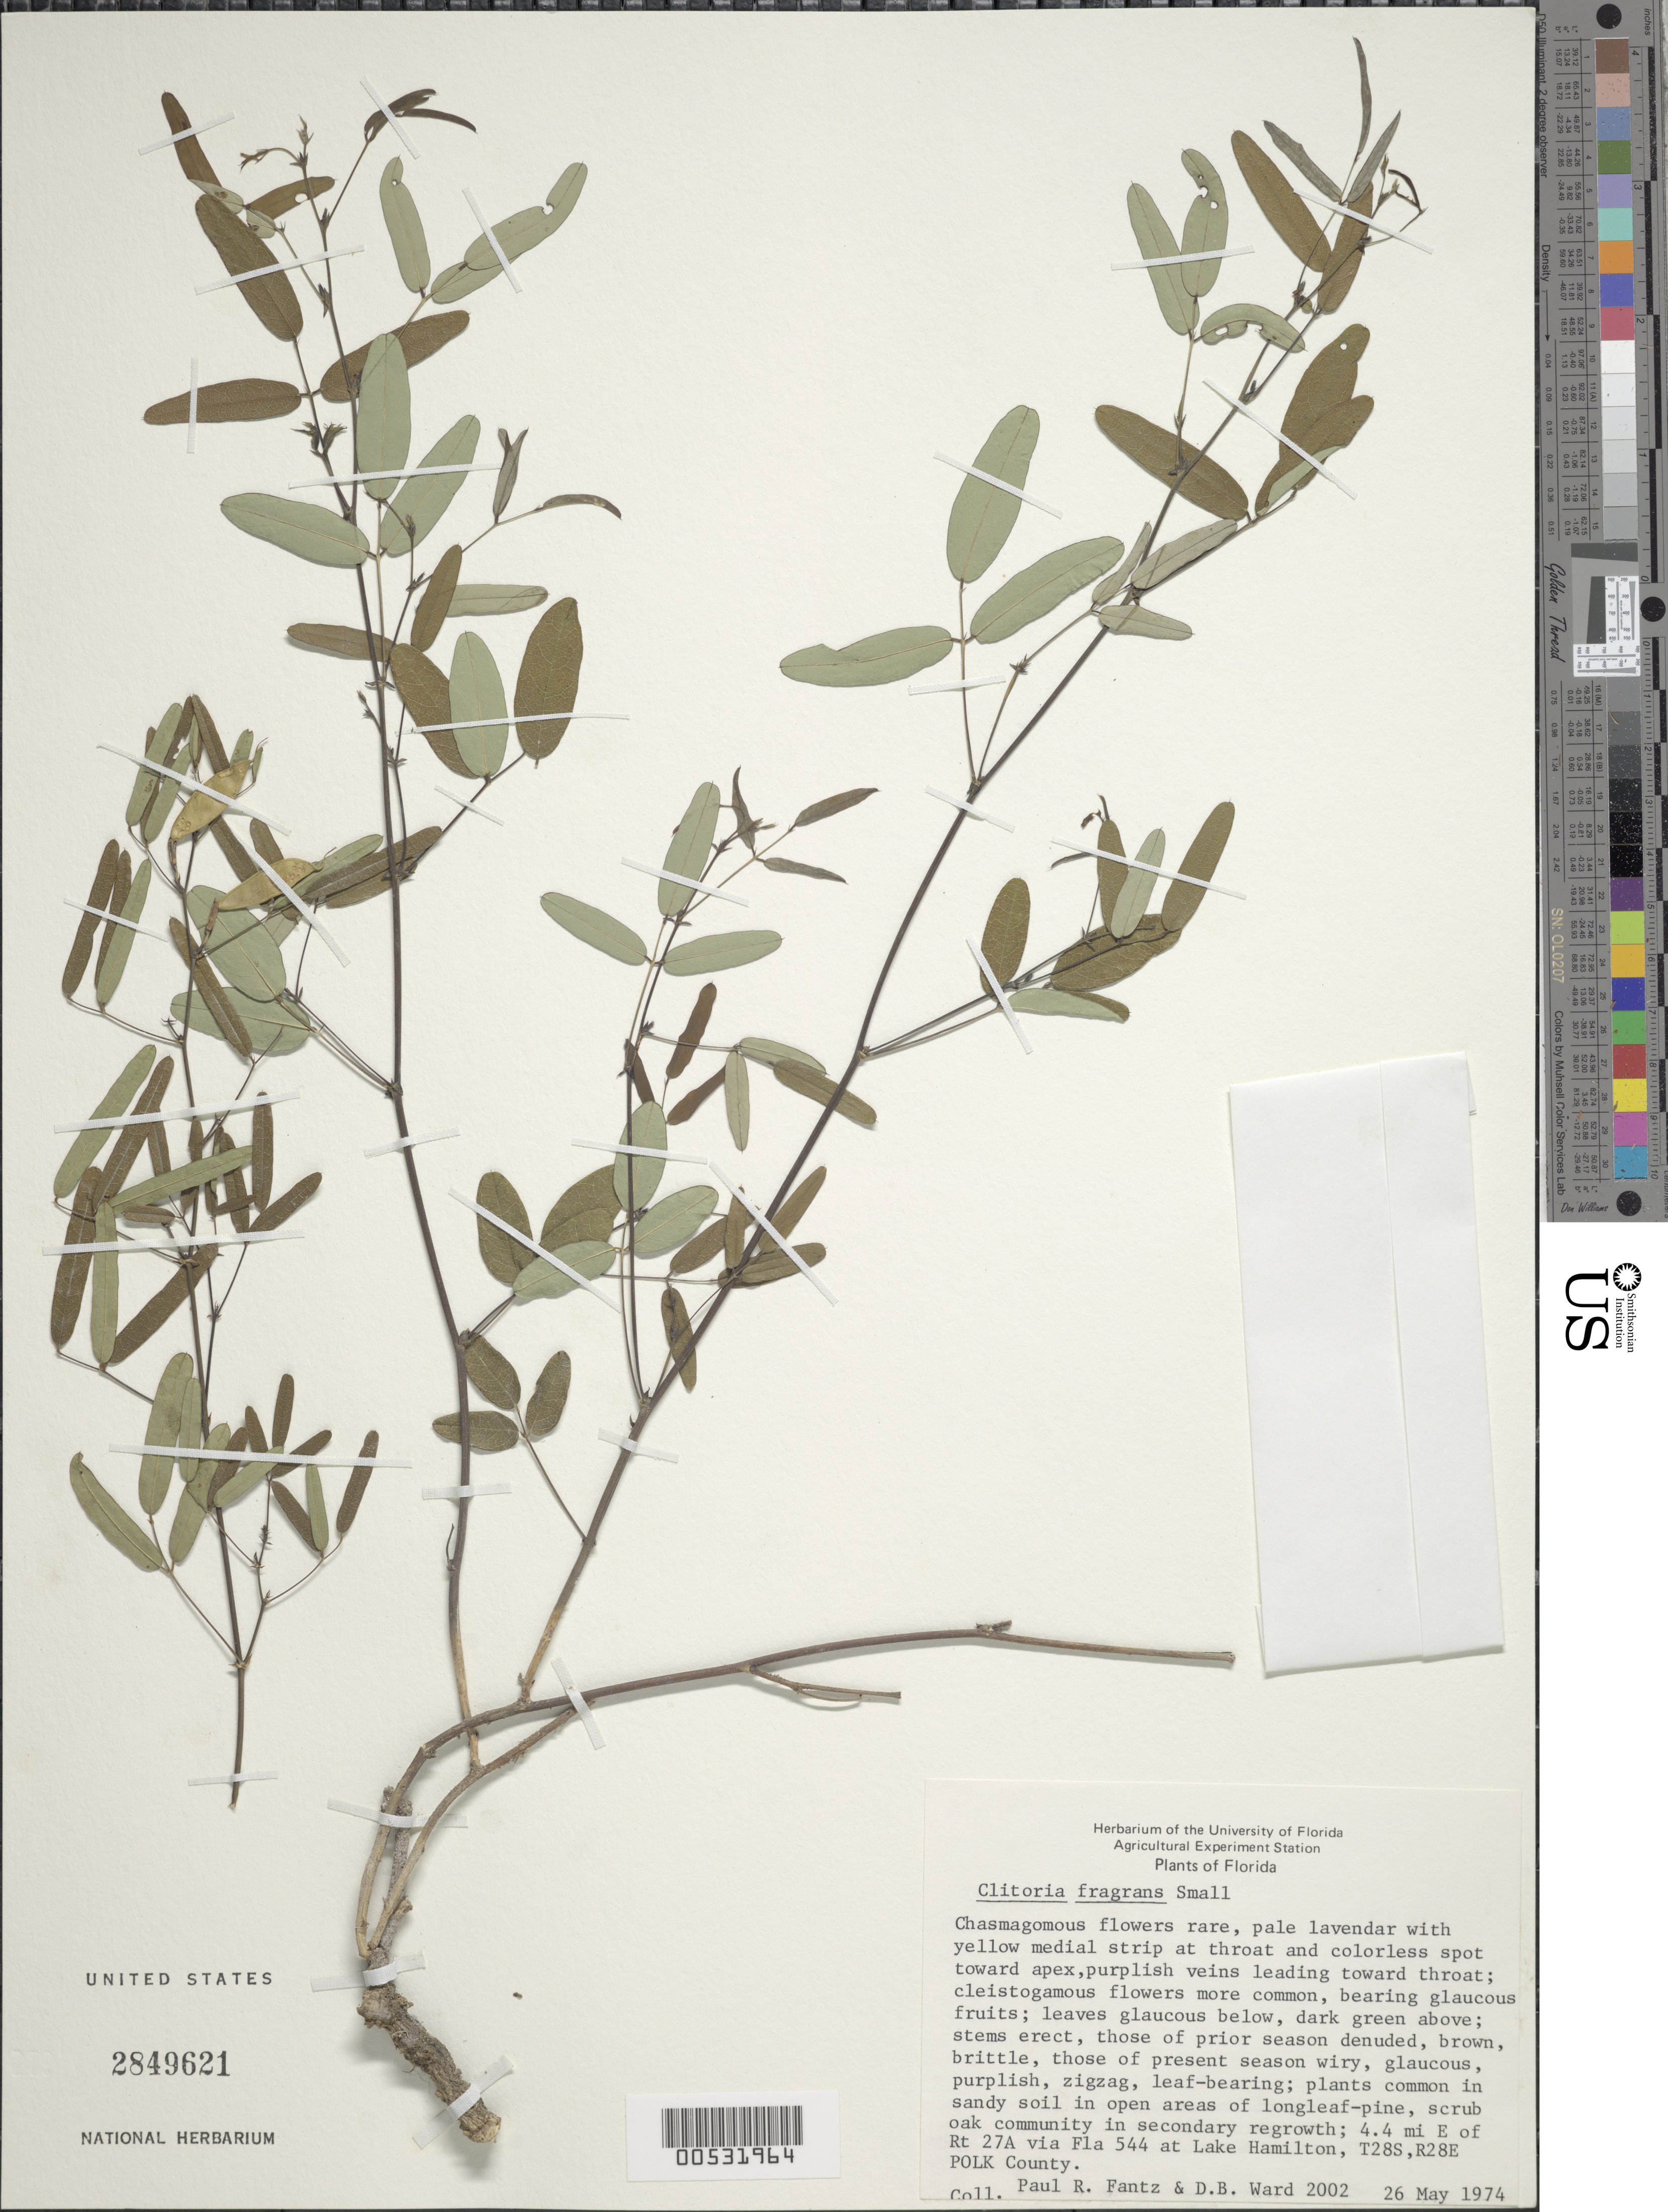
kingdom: Plantae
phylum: Tracheophyta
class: Magnoliopsida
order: Fabales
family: Fabaceae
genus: Clitoria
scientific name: Clitoria fragrans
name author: Small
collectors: P. R. Fantz & D. B. Ward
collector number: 2002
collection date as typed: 26 May 1974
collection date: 1974-05-26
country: United States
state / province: Florida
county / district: Polk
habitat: Common in sandy soil in open areas of longleaf-pine, scrub oak community in secondary growth.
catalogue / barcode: US 2849621